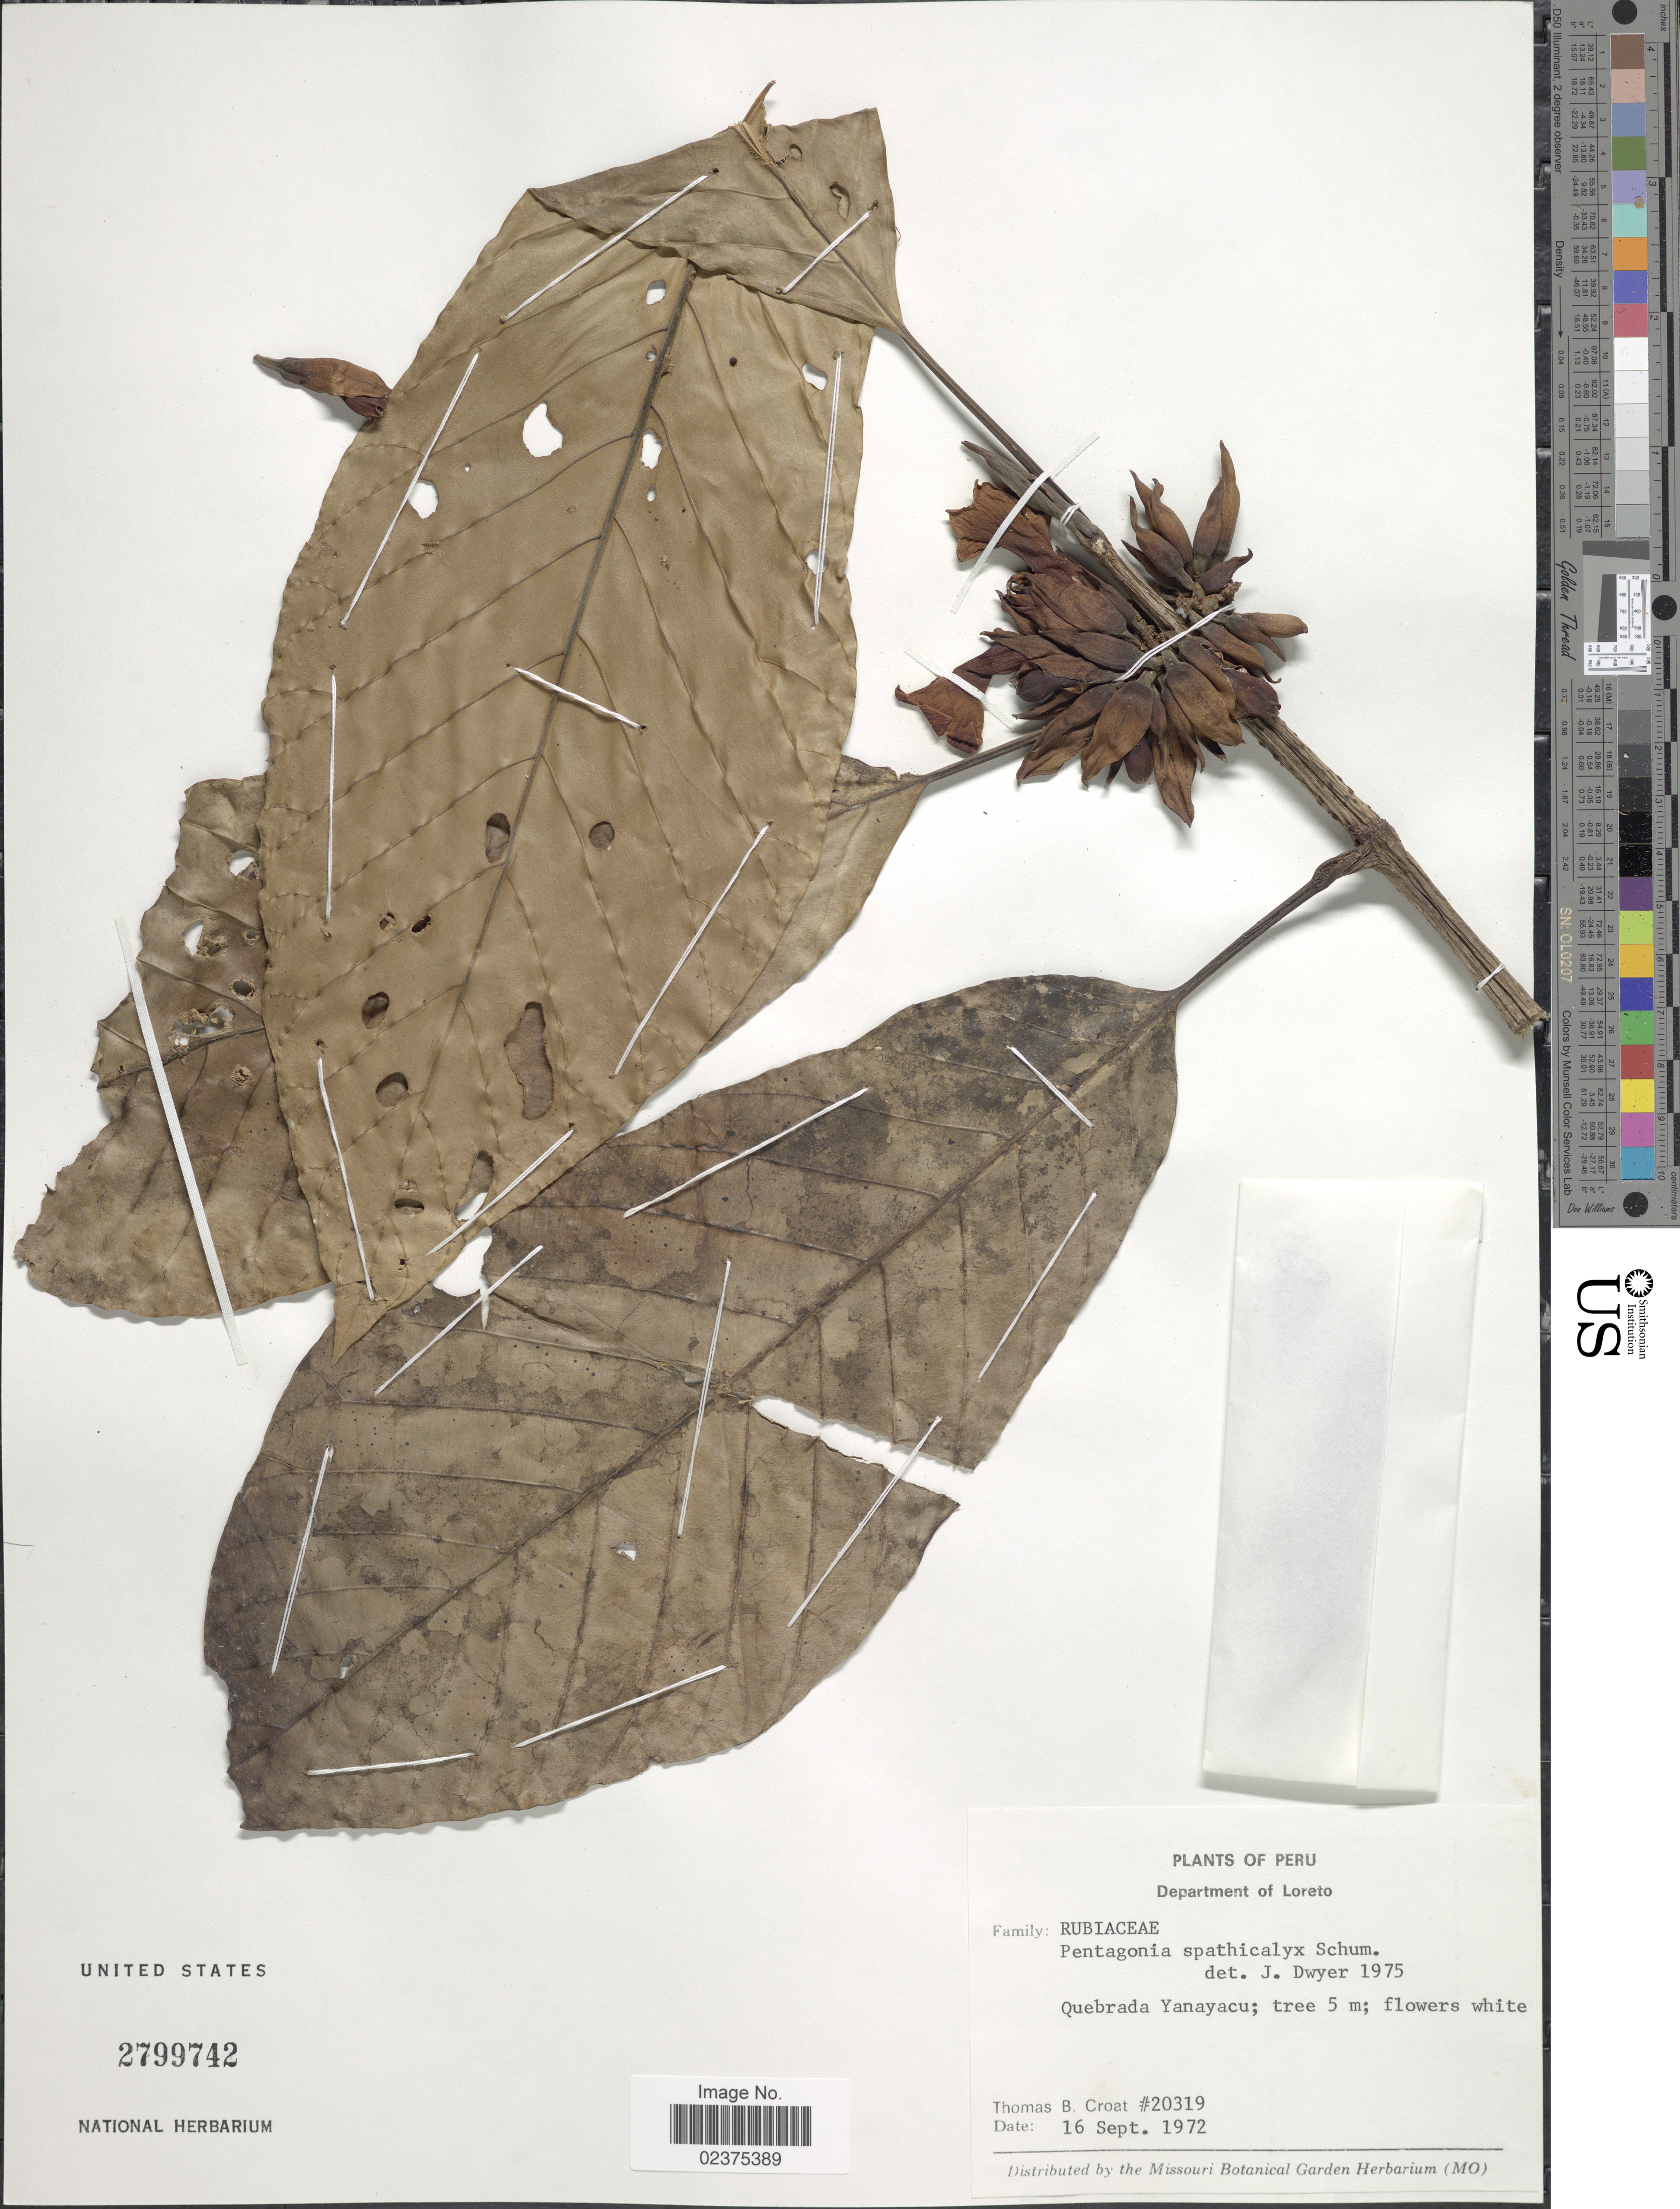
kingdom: Plantae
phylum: Tracheophyta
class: Magnoliopsida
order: Gentianales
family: Rubiaceae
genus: Pentagonia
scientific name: Pentagonia spathicalyx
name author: K. Schum.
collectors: T. B. Croat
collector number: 20319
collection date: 1972-09-16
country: Peru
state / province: Loreto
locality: Department of Loreto, Quebrada Yanayacu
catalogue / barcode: US 2799742